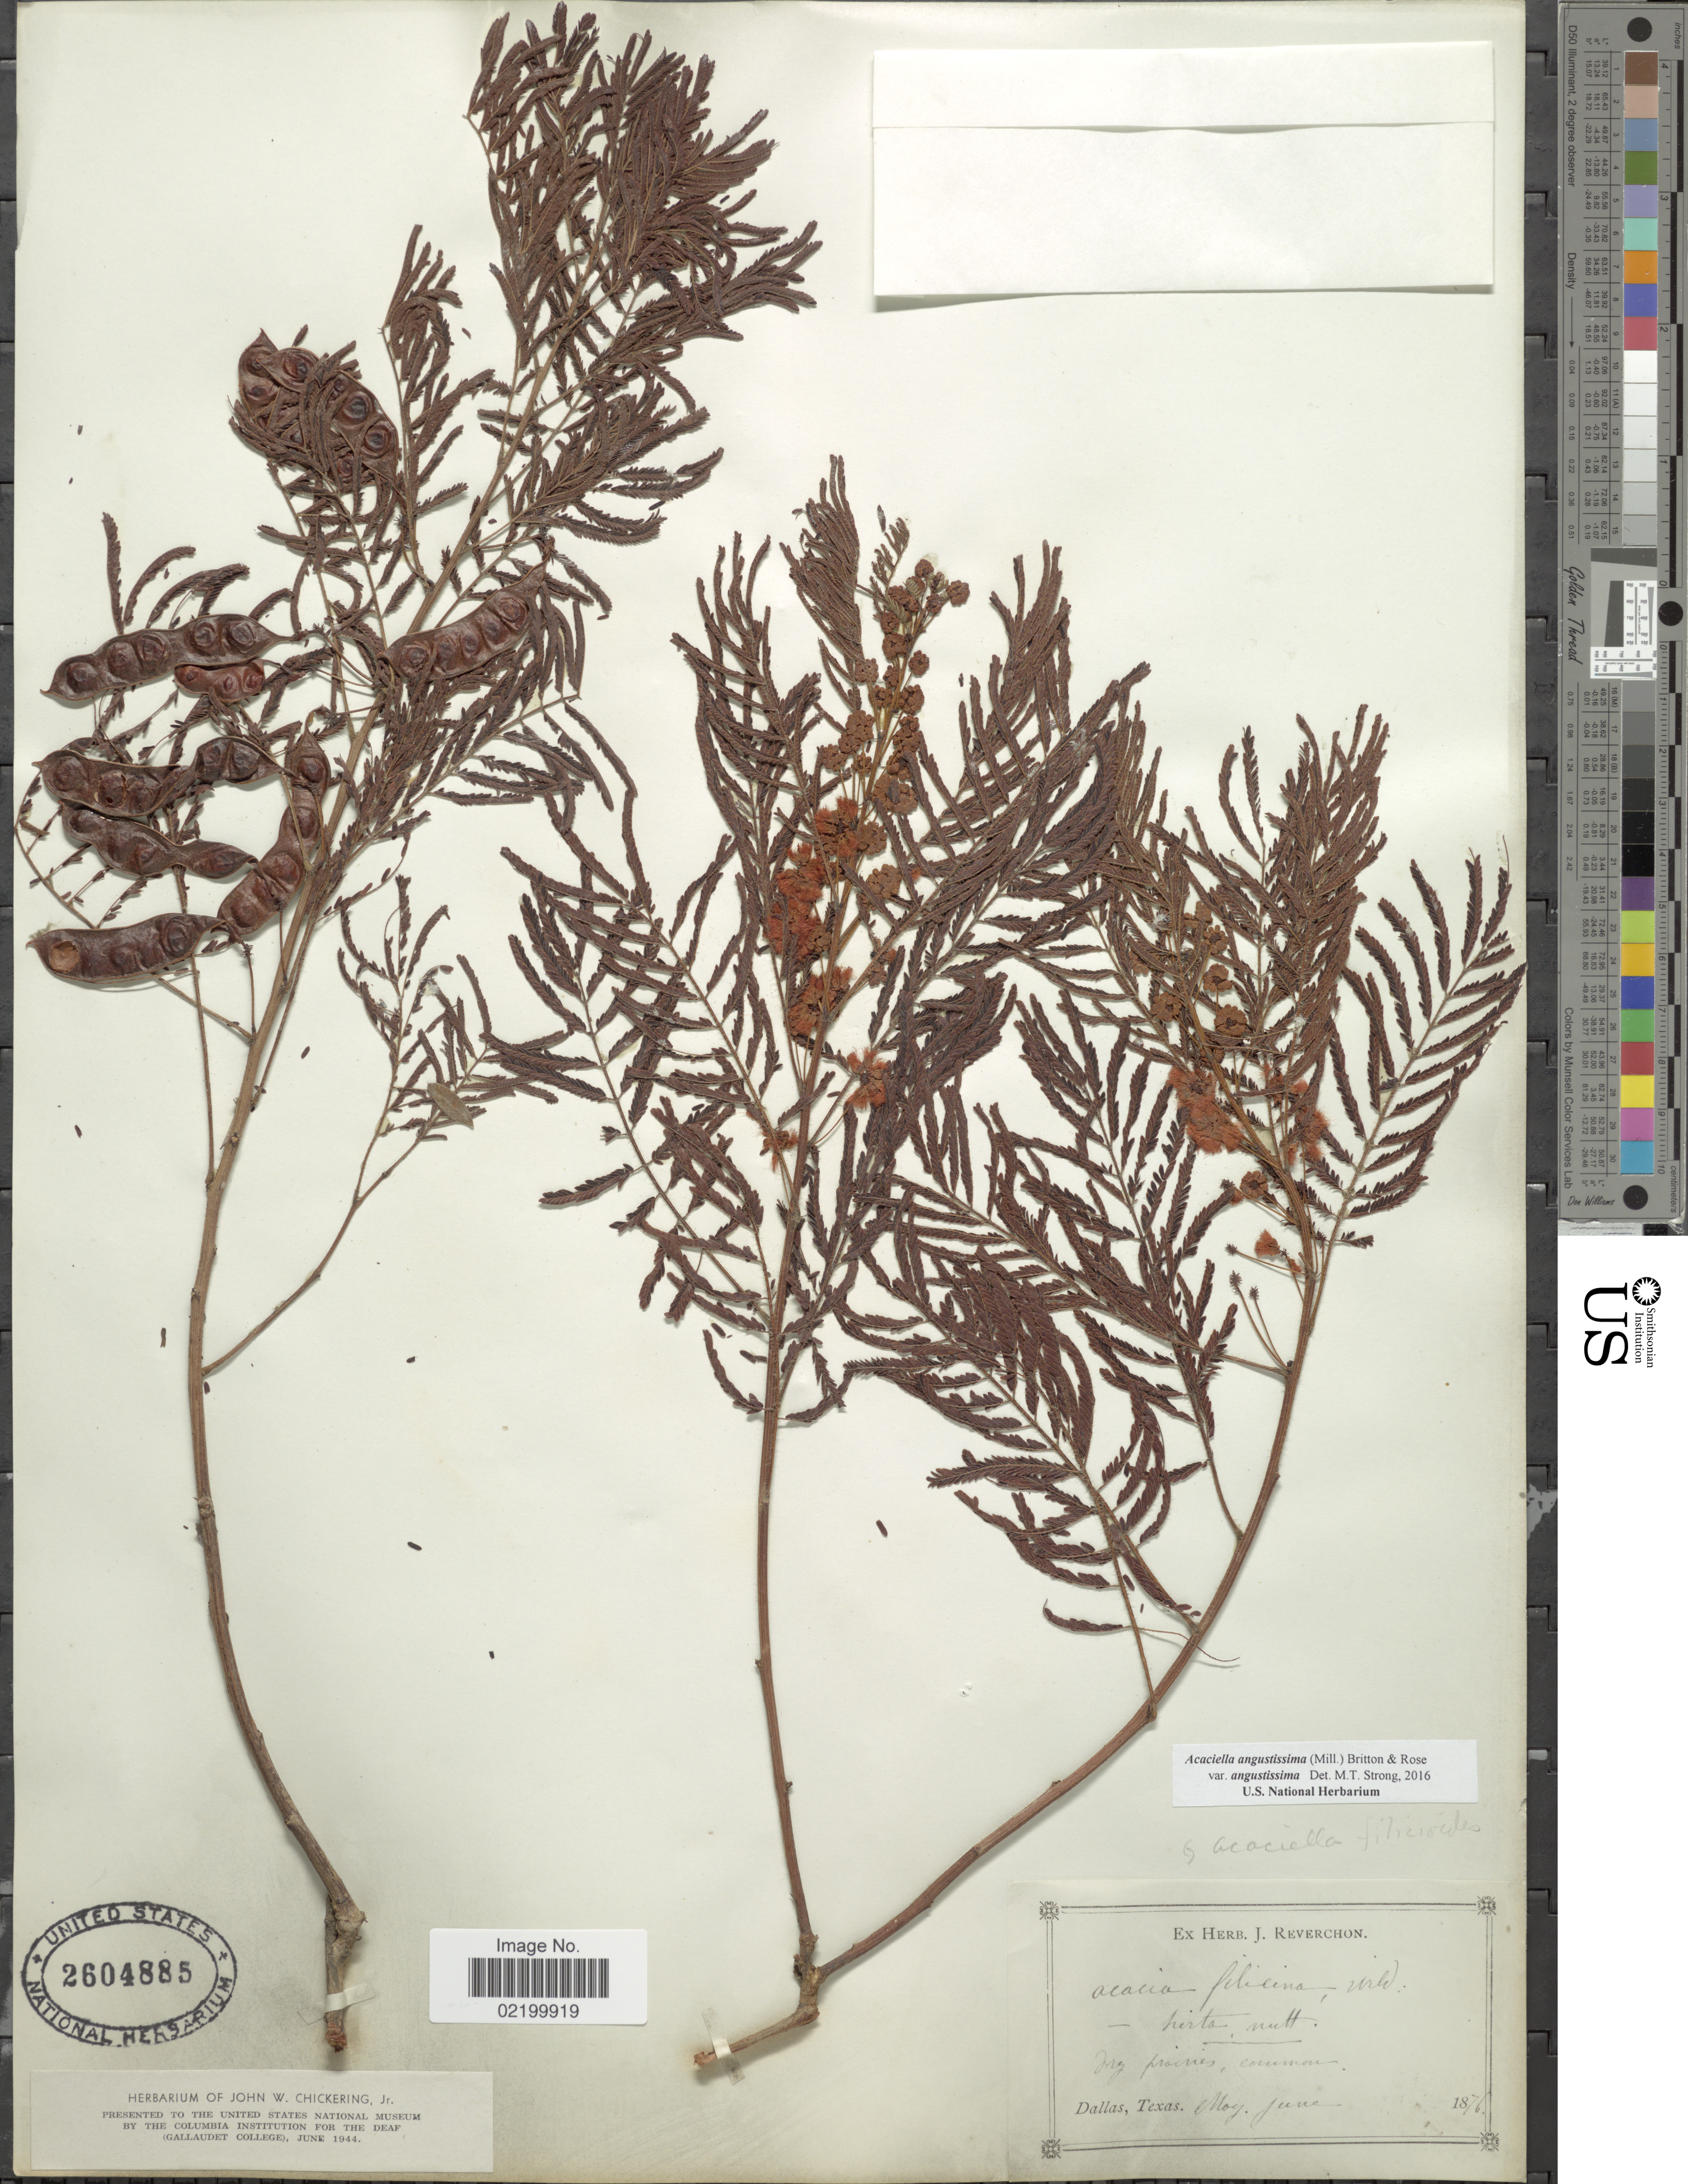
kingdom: Plantae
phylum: Tracheophyta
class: Magnoliopsida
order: Fabales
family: Fabaceae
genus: Acaciella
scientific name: Acaciella angustissima var. angustissima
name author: (Mill.) Britton & Rose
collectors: ex herb. J. Reverchon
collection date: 1876-05/1876-06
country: United States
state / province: Texas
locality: Dallas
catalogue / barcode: US 2604885